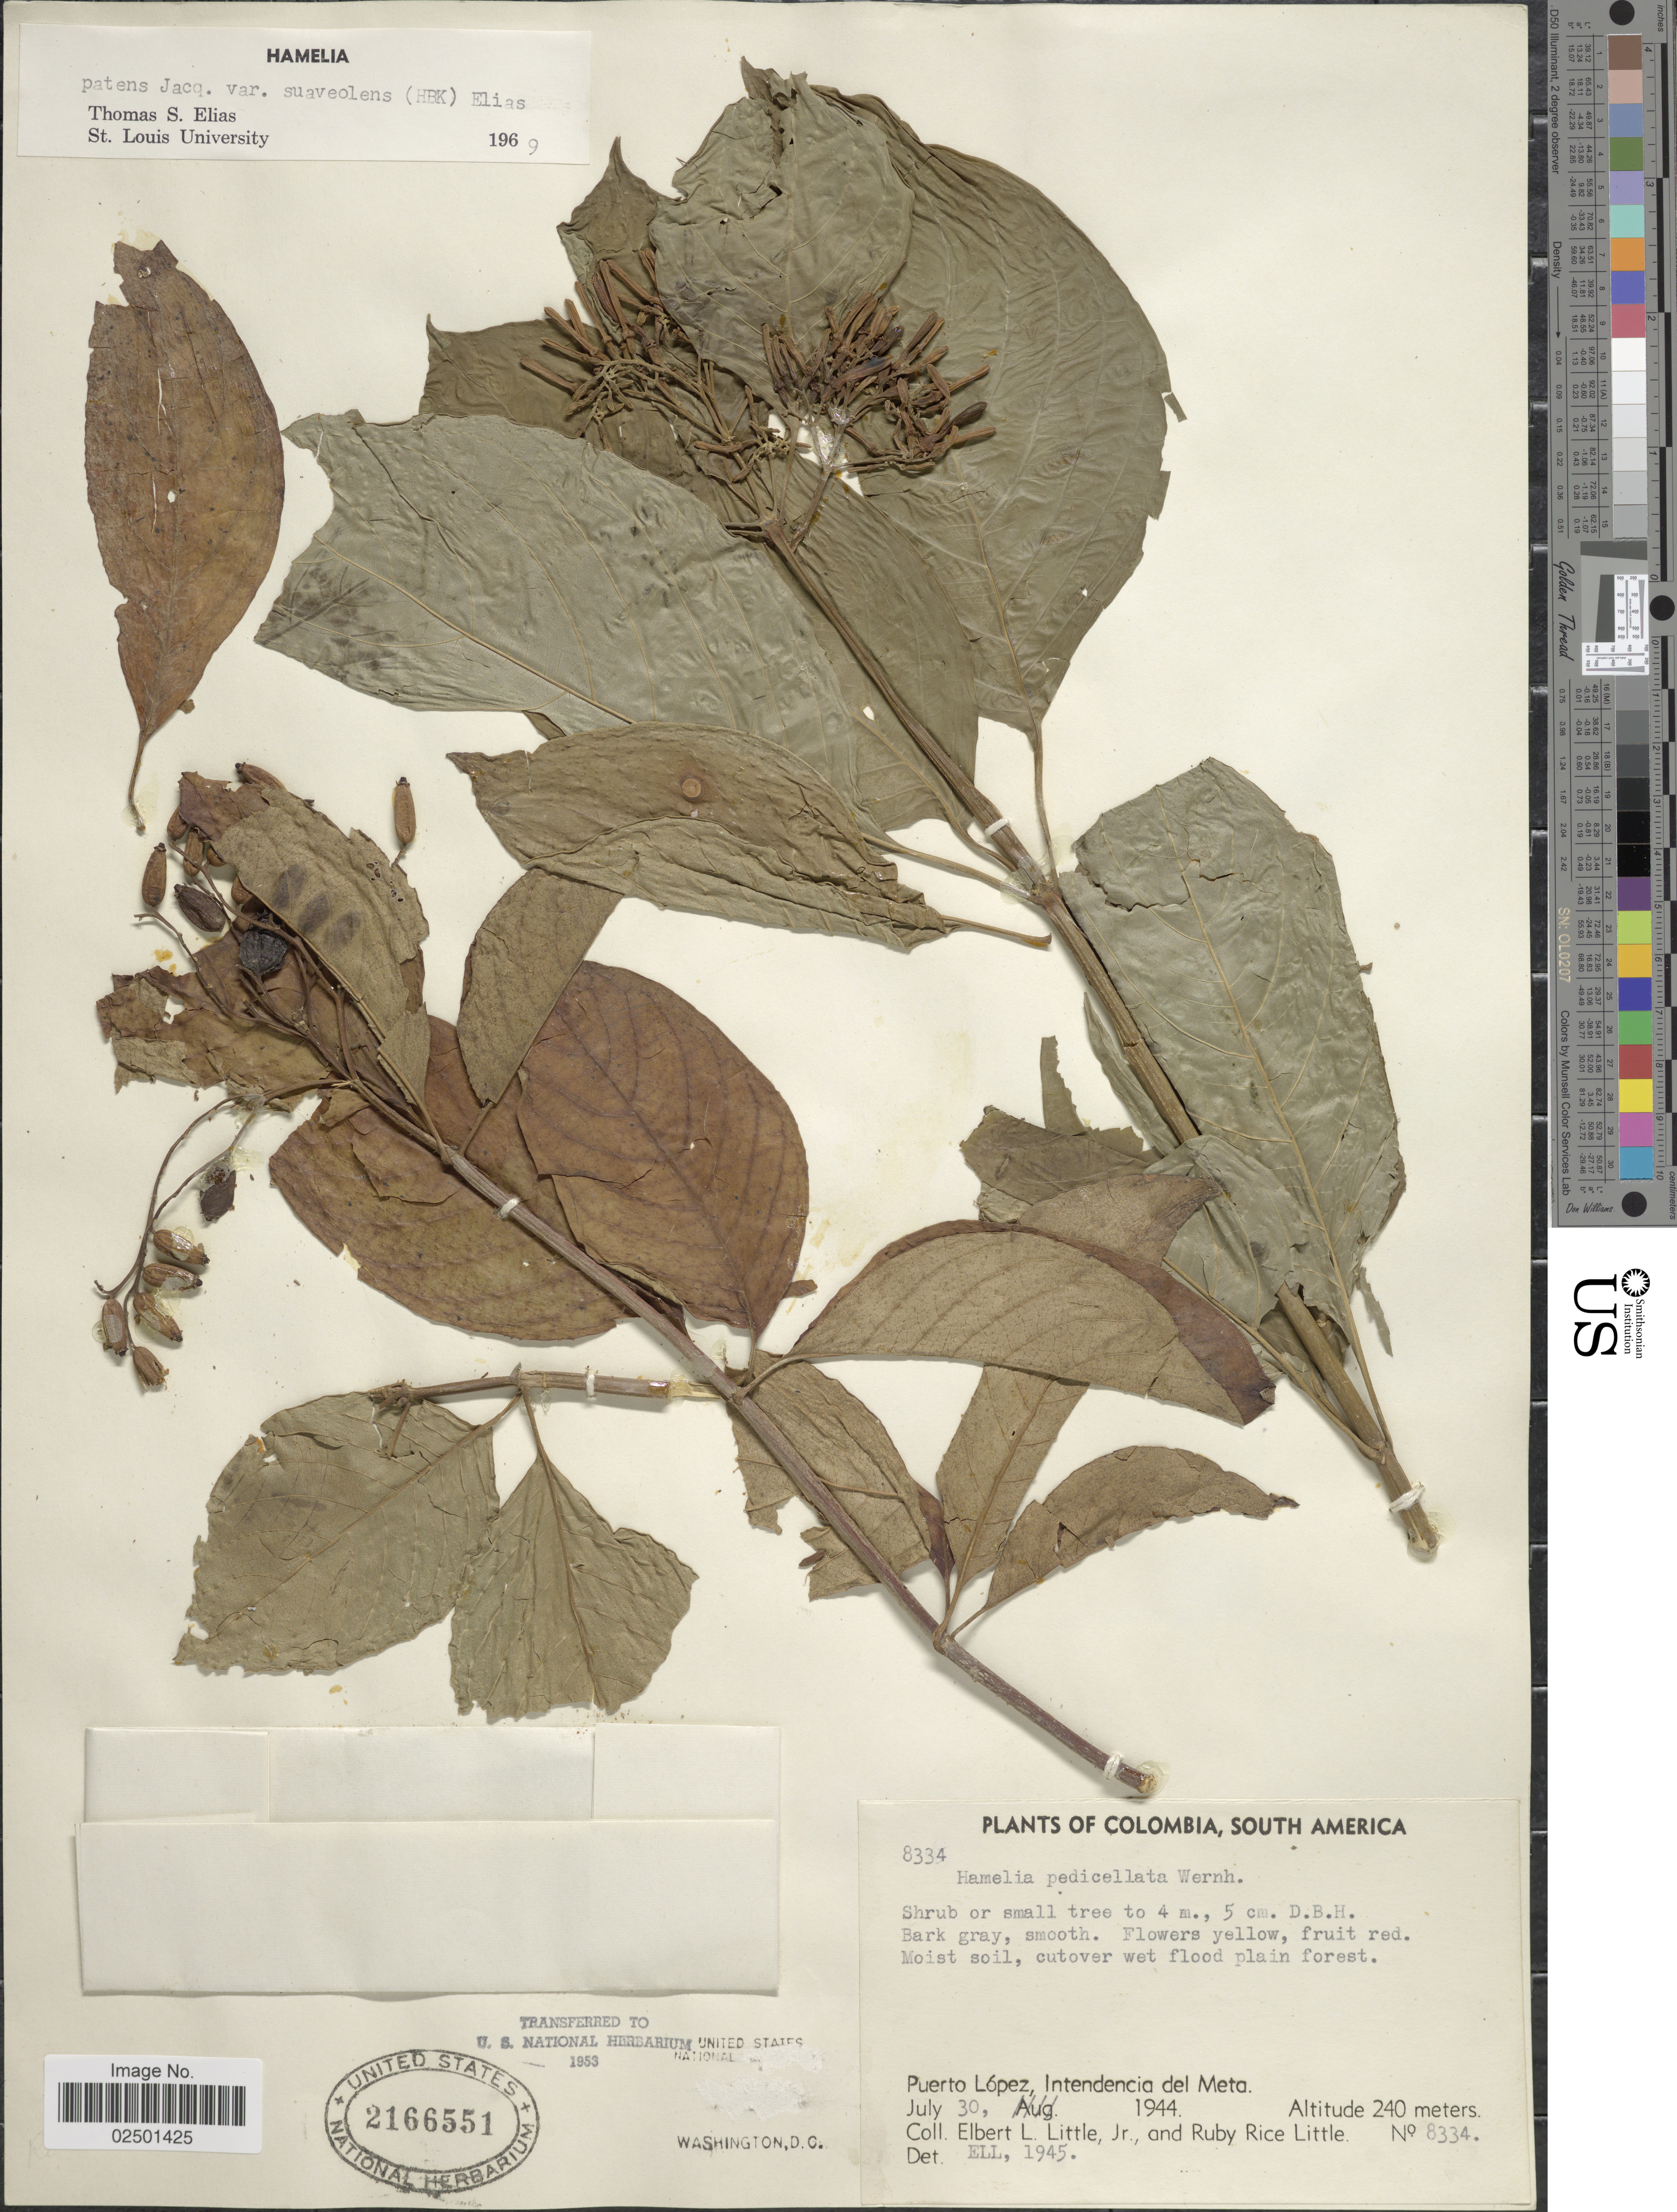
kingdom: Plantae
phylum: Tracheophyta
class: Magnoliopsida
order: Gentianales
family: Rubiaceae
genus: Hamelia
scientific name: Hamelia patens var. glabra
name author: Oerst.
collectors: E. L. Little & R. R. Little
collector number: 8334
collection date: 1944-07-30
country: Colombia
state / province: Meta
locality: Puerto Lopez, Intendencia del Meta.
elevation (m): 240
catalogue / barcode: US 2166551